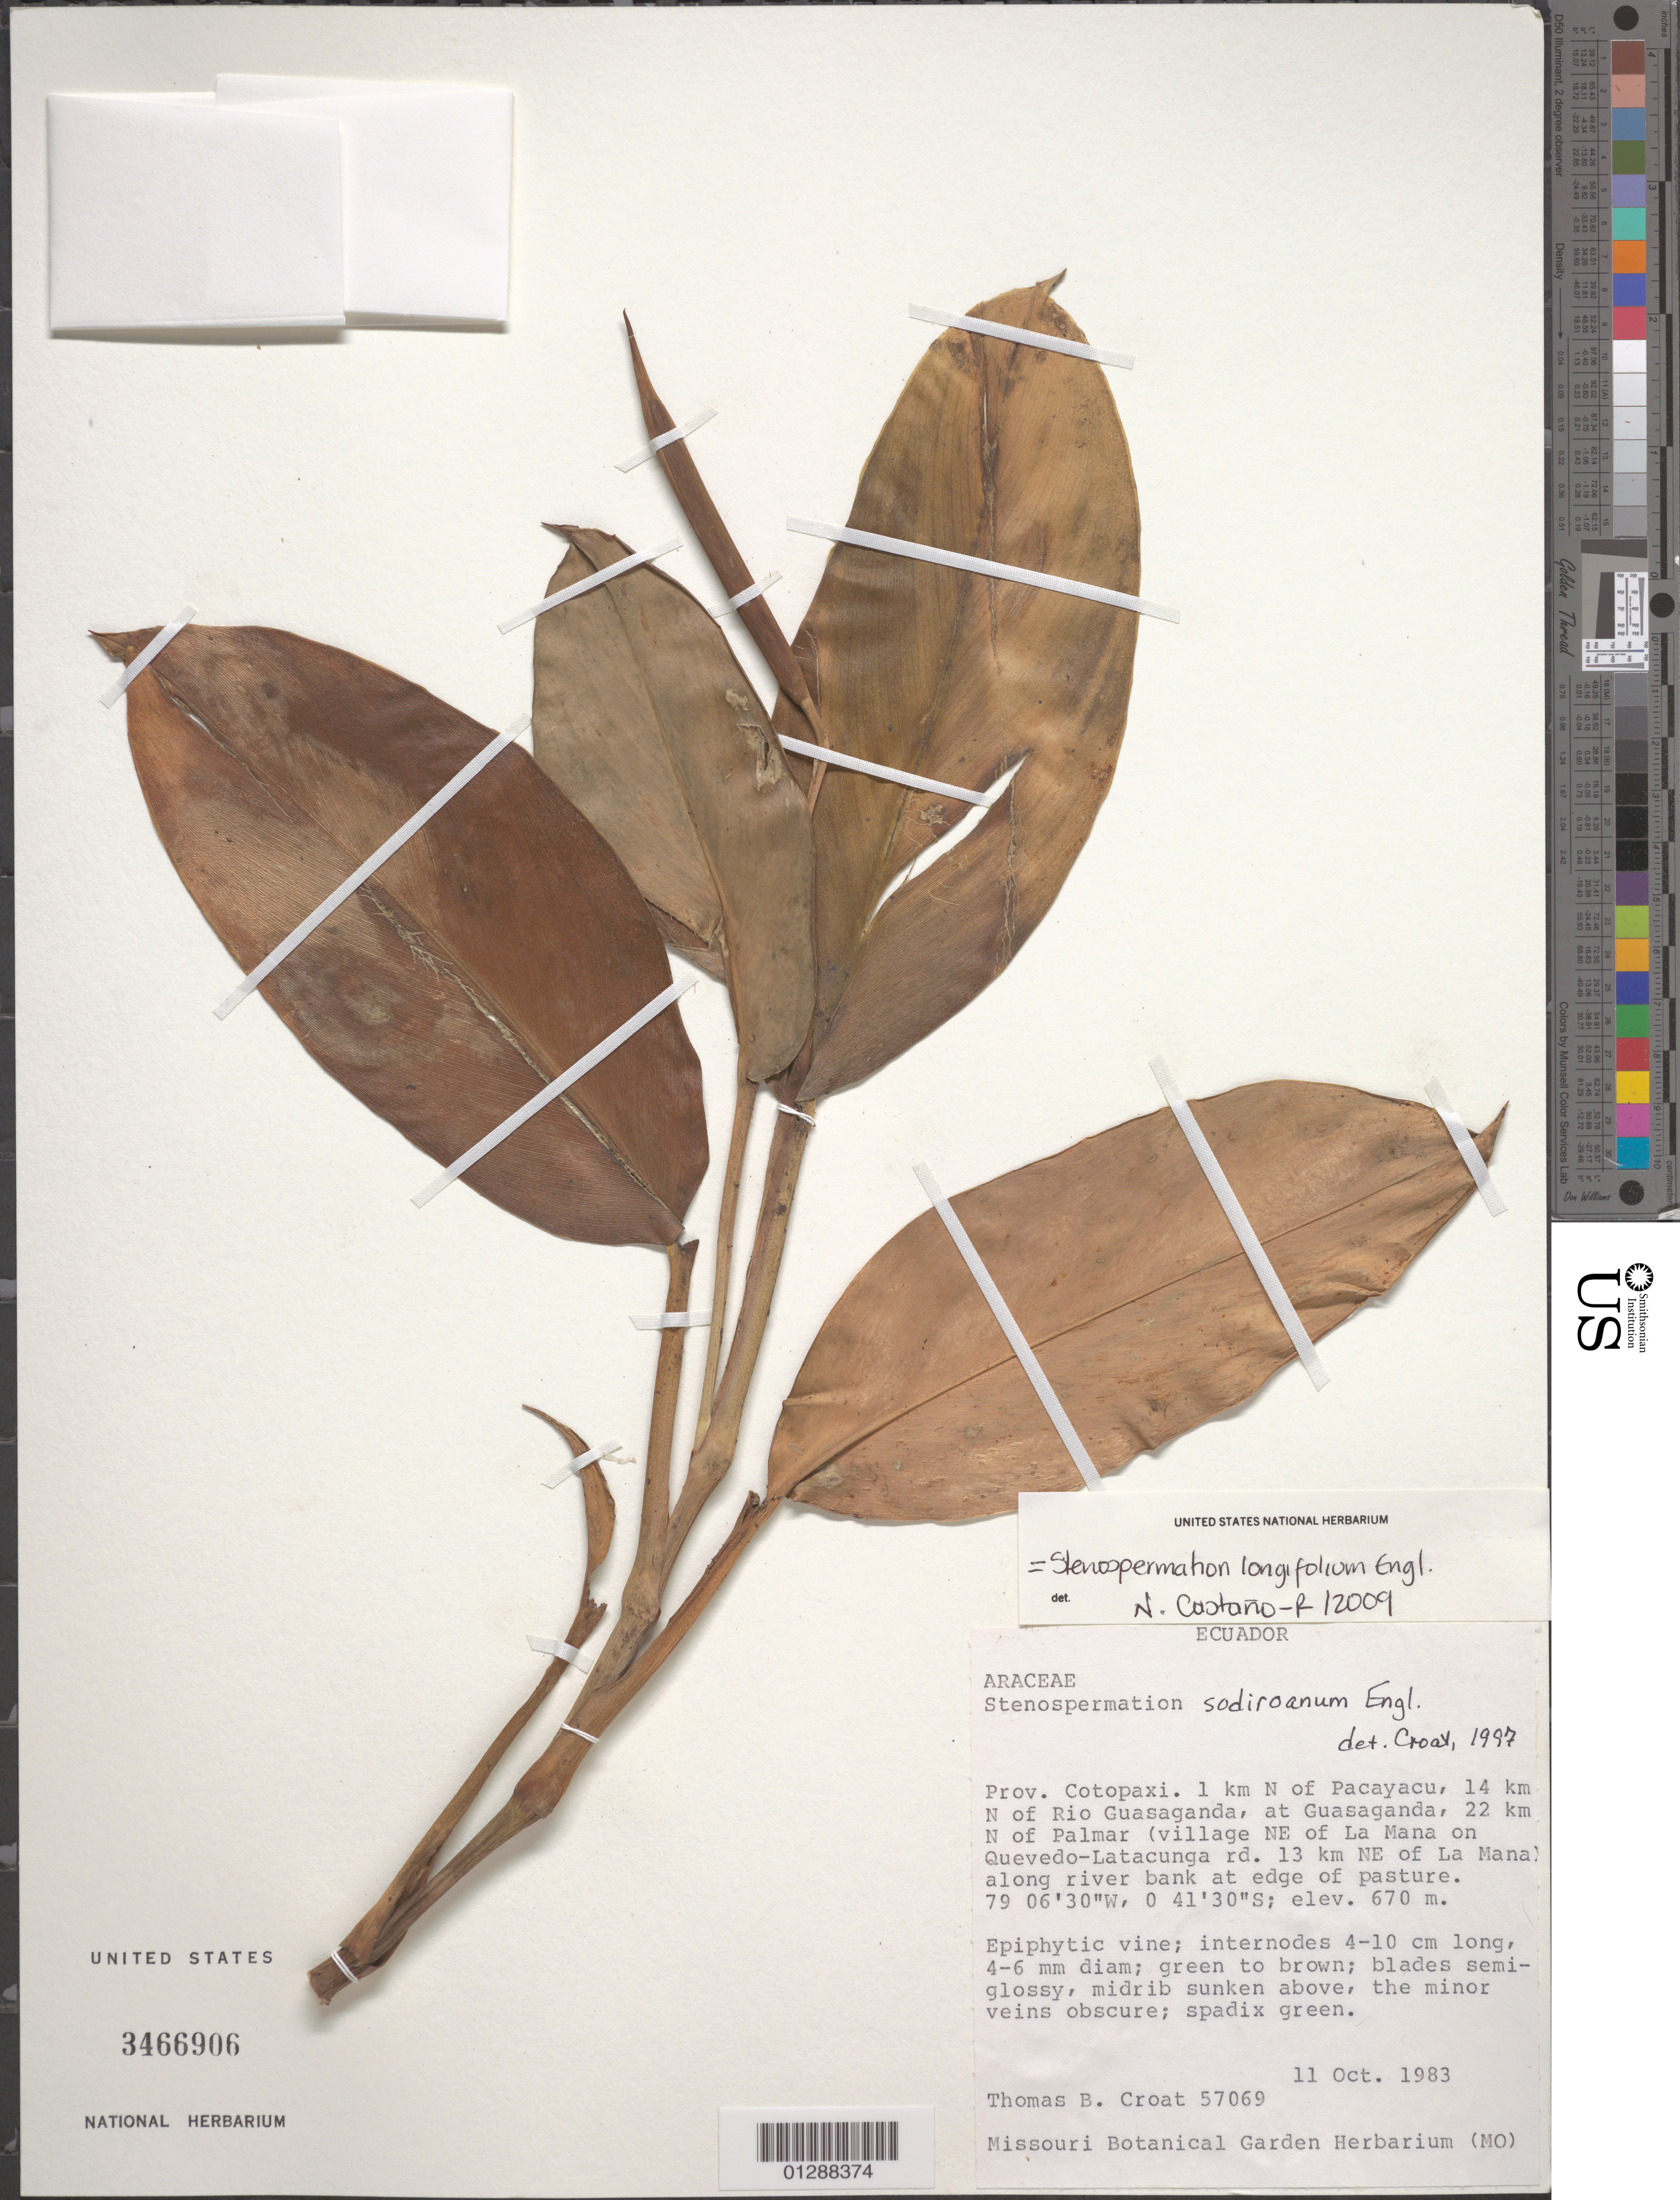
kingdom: Plantae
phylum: Tracheophyta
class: Liliopsida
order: Alismatales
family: Araceae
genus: Stenospermation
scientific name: Stenospermation longifolium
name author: Engl.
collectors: T. B. Croat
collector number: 57069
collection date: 1983-10-11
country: Ecuador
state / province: Cotopaxi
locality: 1 km N of Pacayacu, 14 km N of Rio Guasaganda, at Guasaganda, 22 km N of Palmar (village NE of La Mana on Quevedo-Latacunga rd. 13 km NE of La Mana) along river bank at edge of pasture.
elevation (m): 670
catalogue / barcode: US 3466906